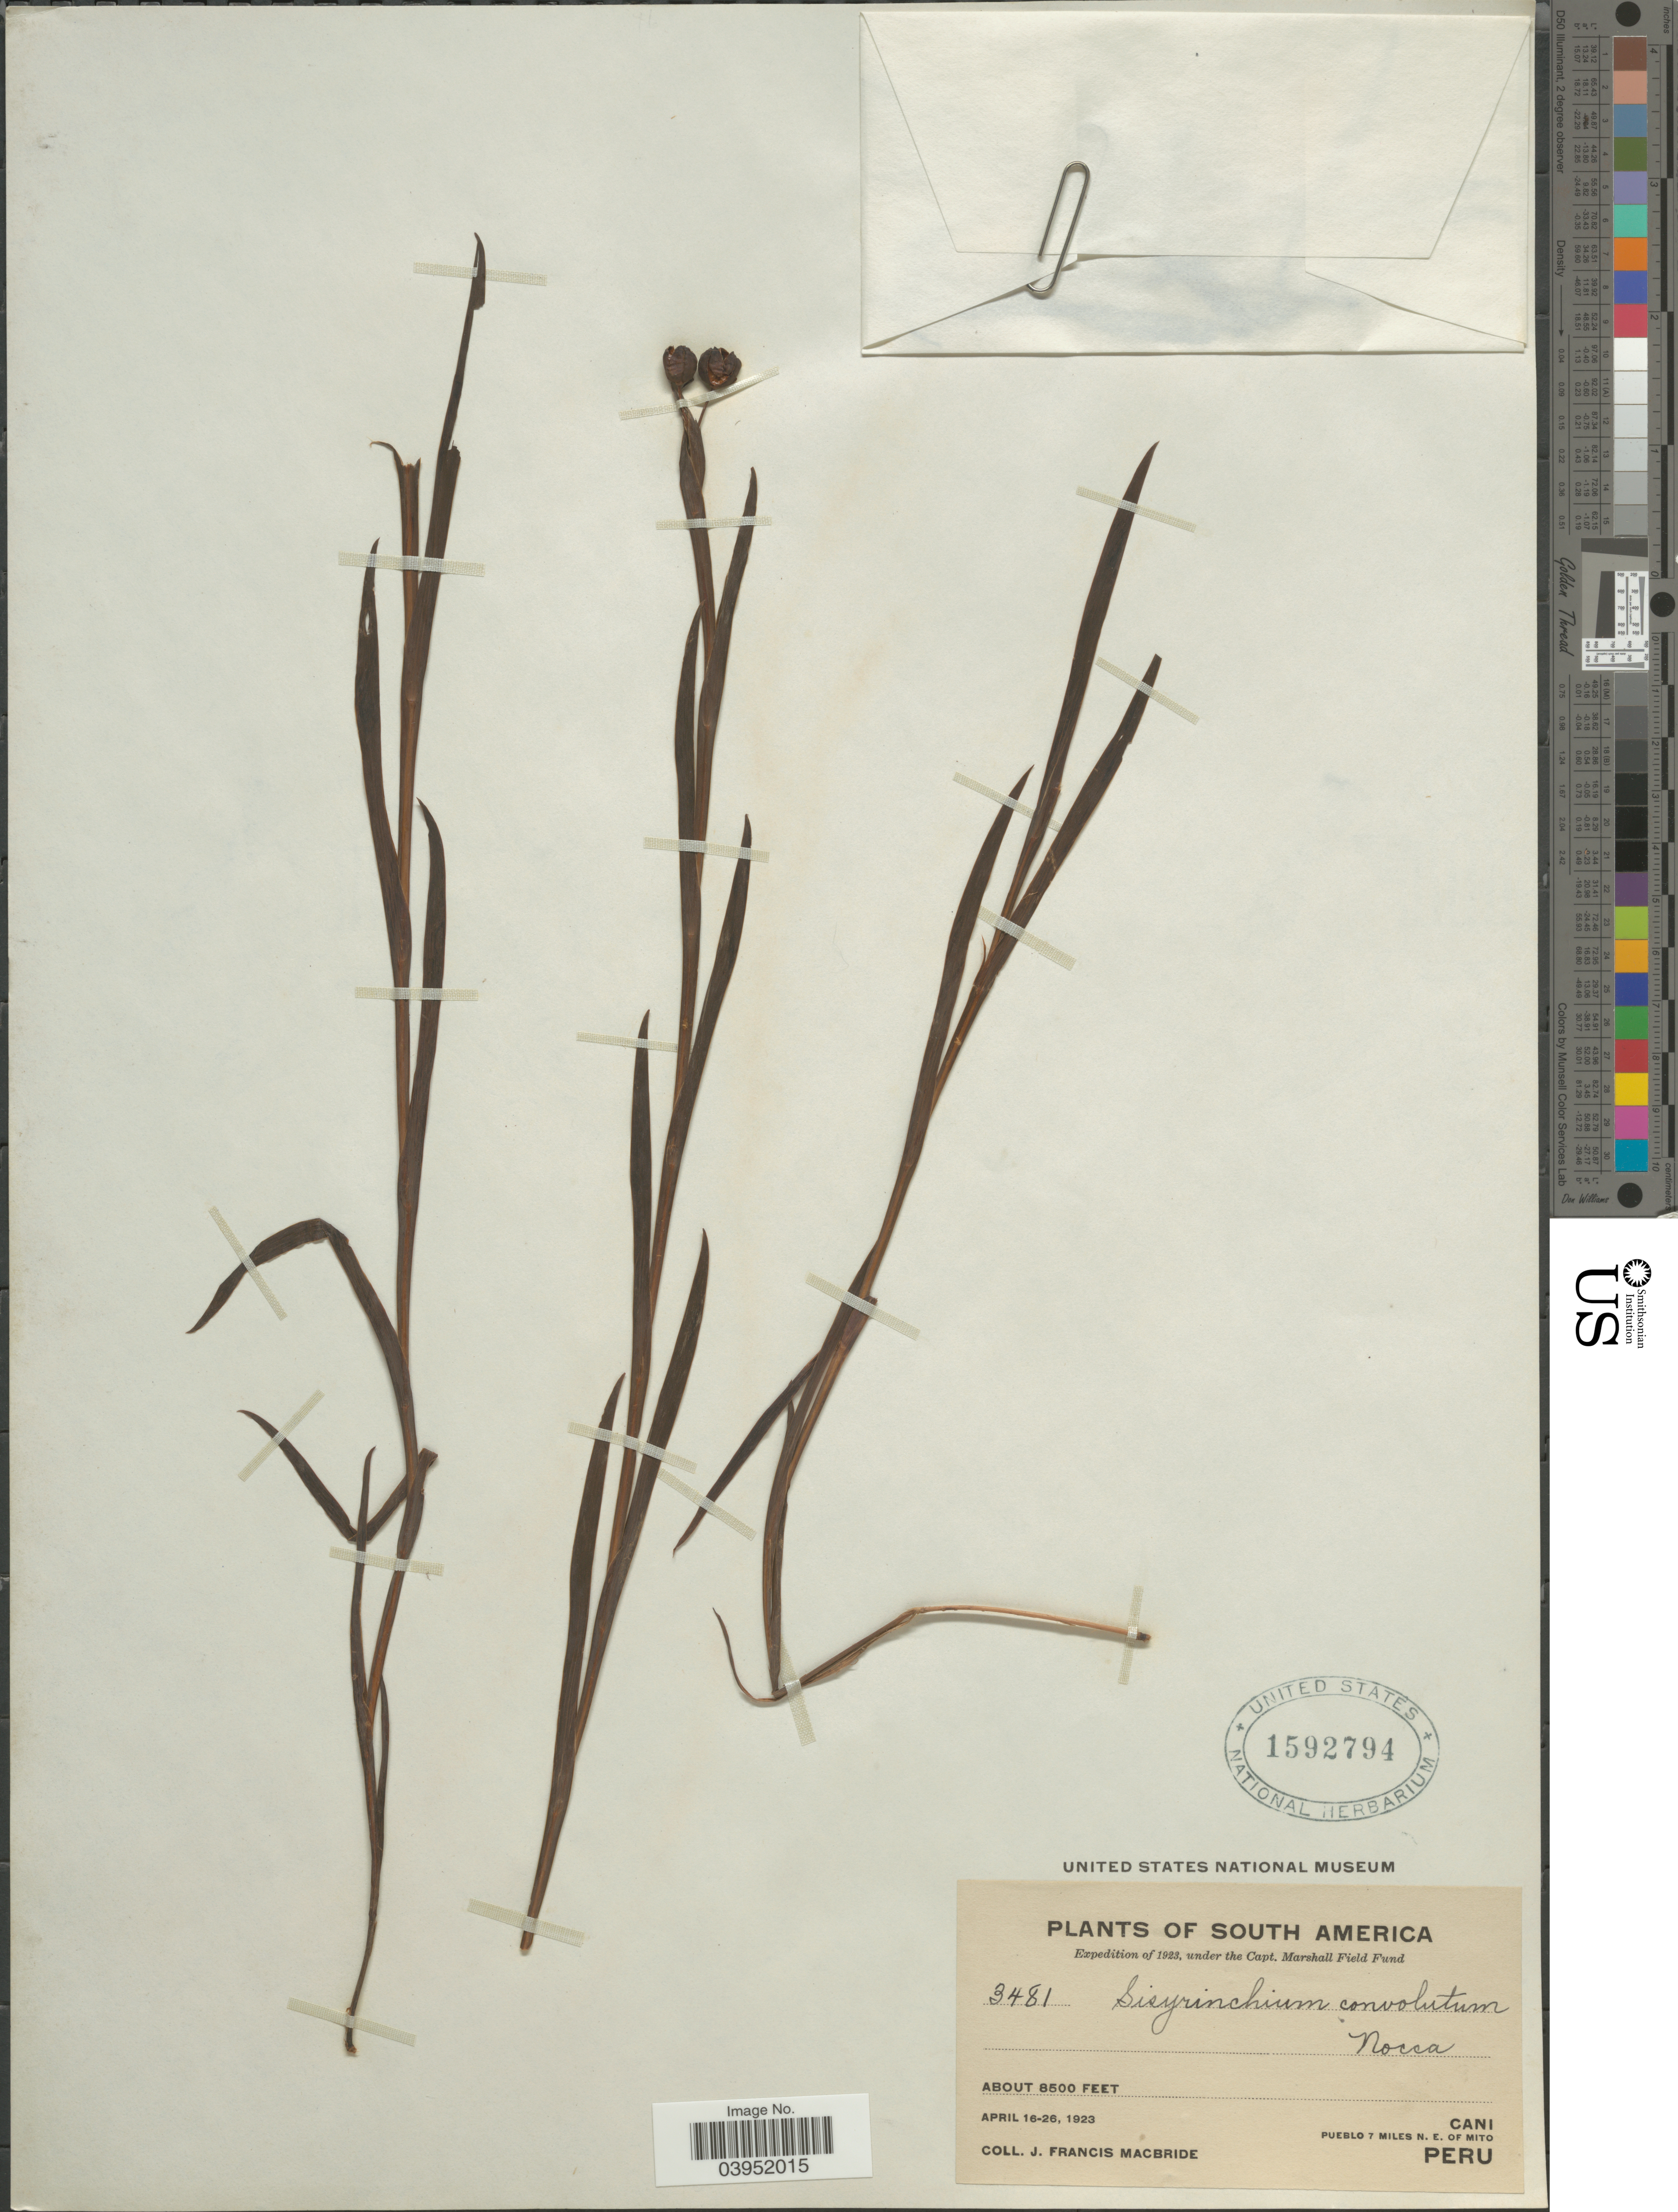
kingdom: Plantae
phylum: Tracheophyta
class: Liliopsida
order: Asparagales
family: Iridaceae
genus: Sisyrinchium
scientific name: Sisyrinchium convolutum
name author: Nocca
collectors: J. F. Macbride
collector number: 3481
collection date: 1923-04-16/1923-04-26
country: Peru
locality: Cani. Pueblo 7 miles n. e. of Mito.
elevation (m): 2591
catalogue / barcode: US 1592794